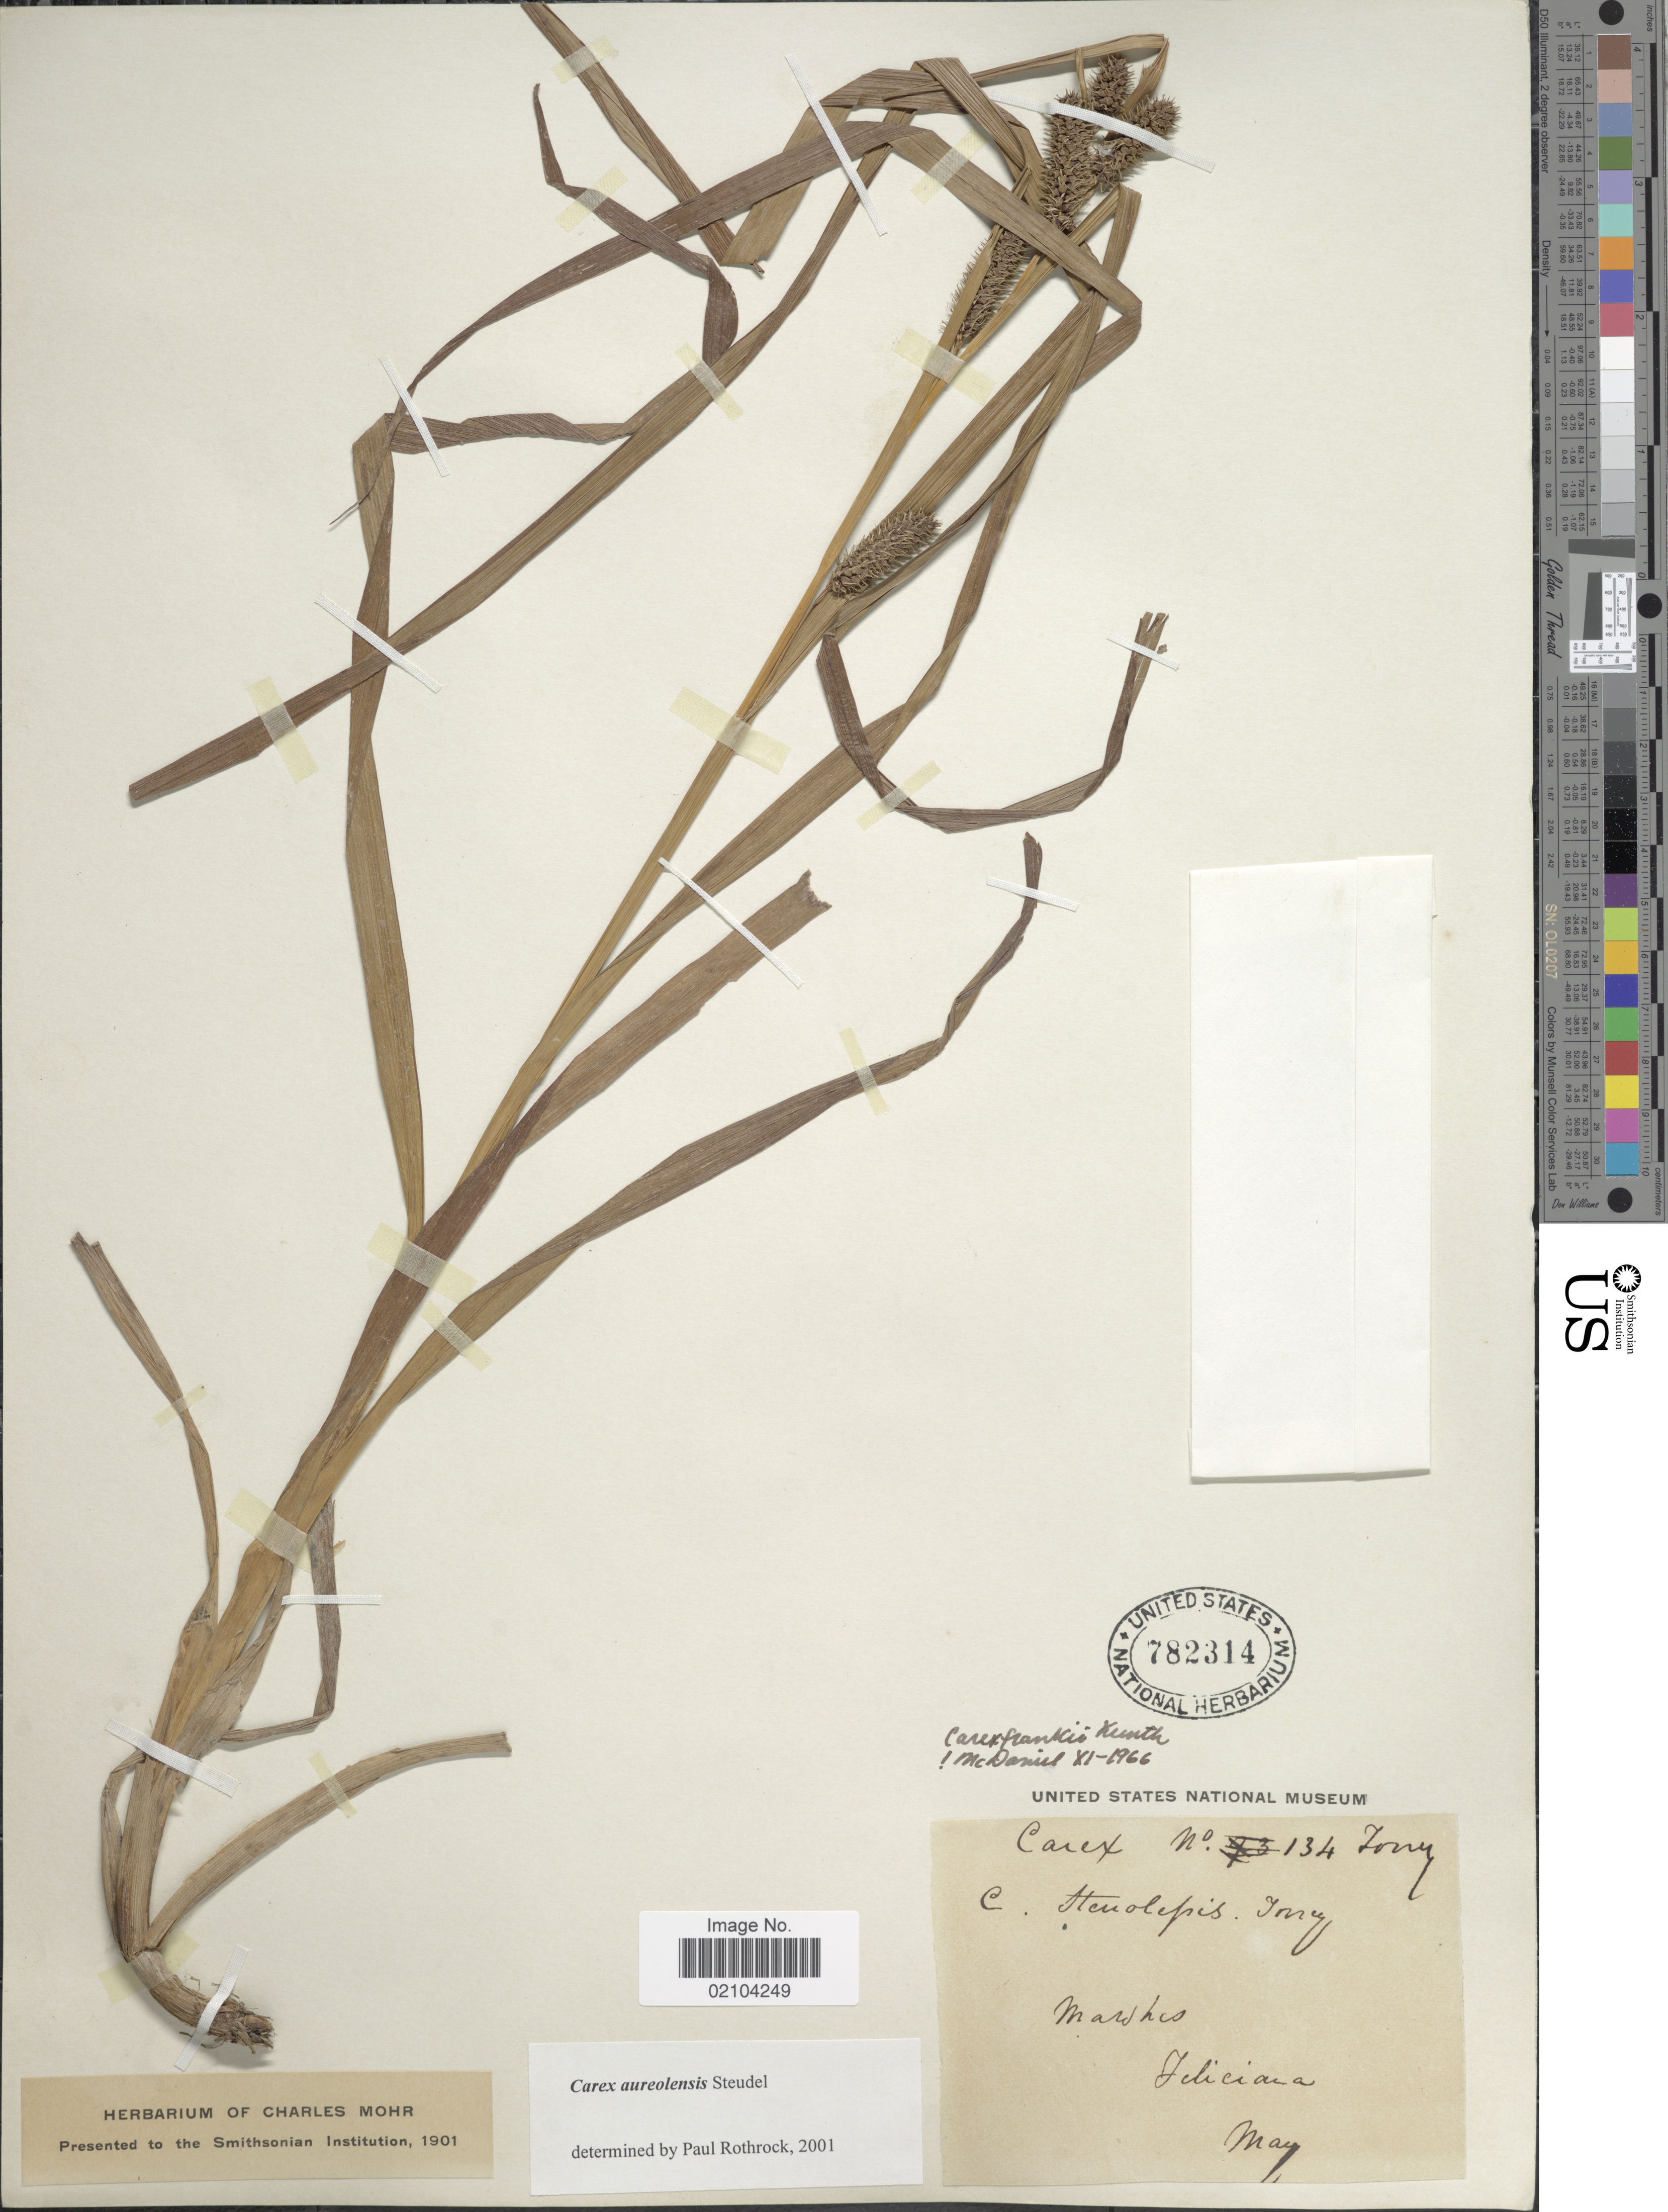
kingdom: Plantae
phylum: Tracheophyta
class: Liliopsida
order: Poales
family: Cyperaceae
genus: Carex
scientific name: Carex aureolensis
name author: Steud.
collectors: J. Torrey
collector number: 134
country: United States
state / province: Louisiana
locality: Marhes, Feliciana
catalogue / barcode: US 782314